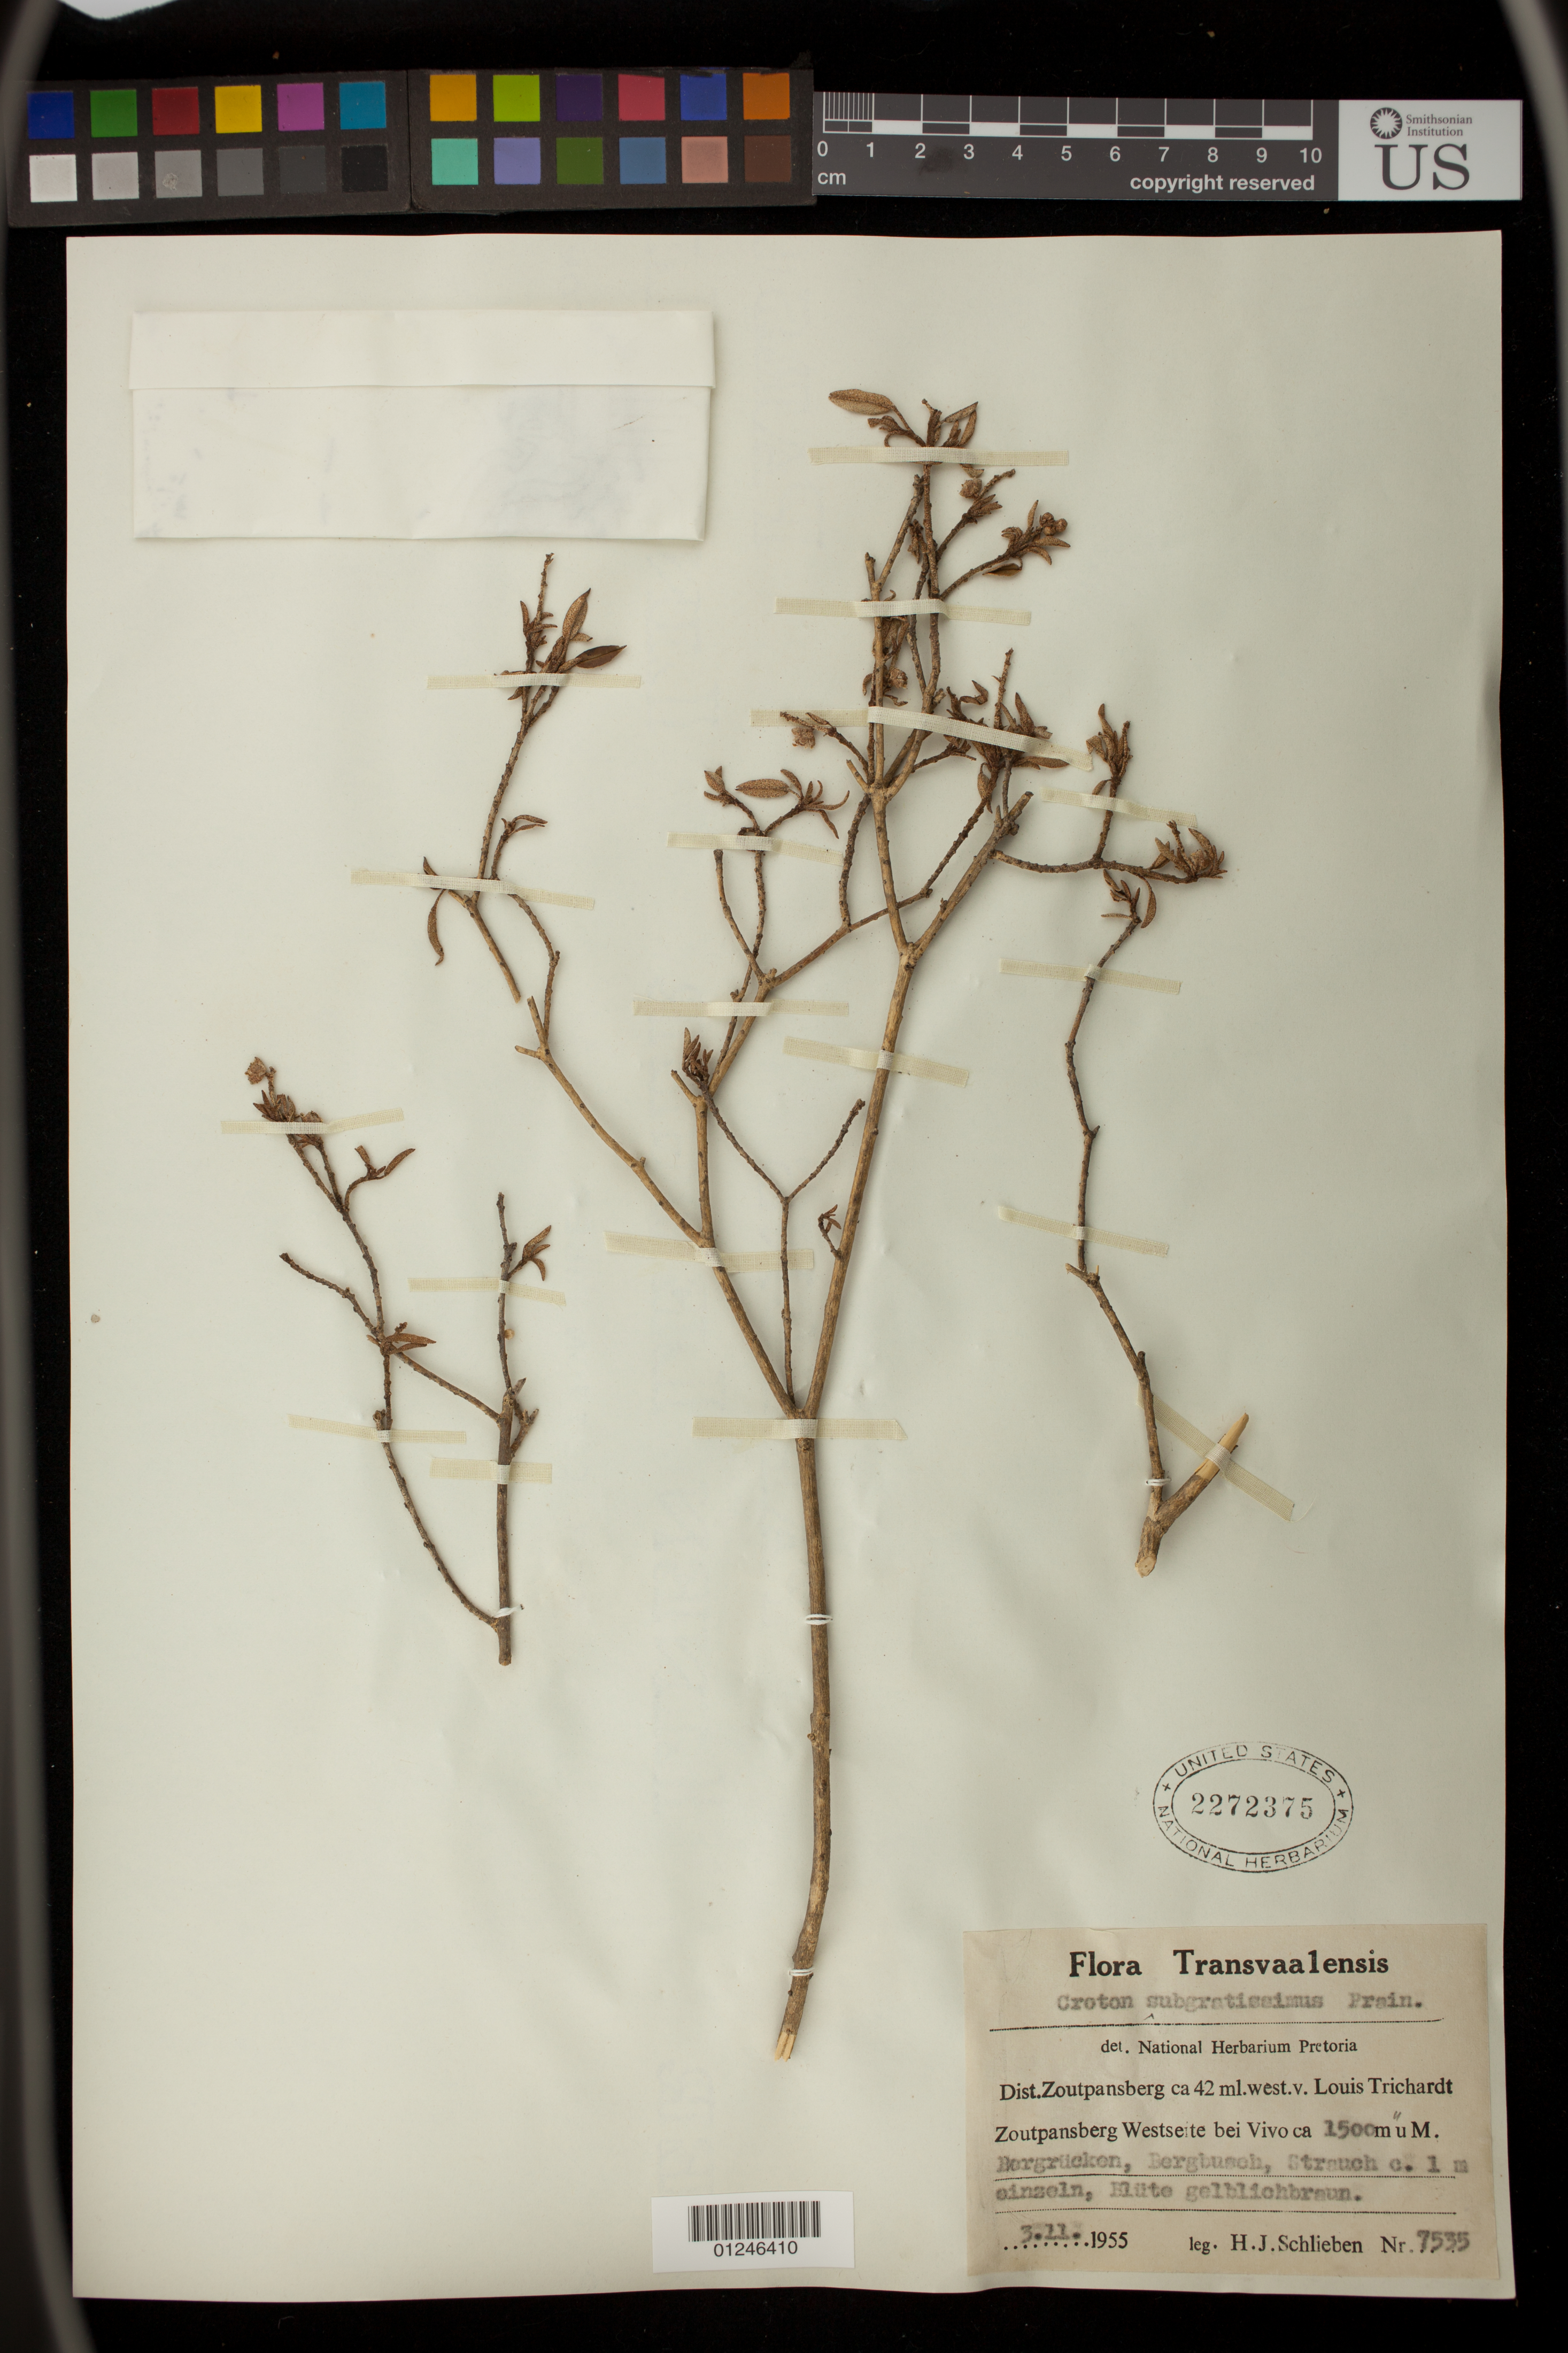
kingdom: Plantae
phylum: Tracheophyta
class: Magnoliopsida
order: Malpighiales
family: Euphorbiaceae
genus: Croton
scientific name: Croton subgratissimus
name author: Prain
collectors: H. J. Schlieben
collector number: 7535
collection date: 1955-03-11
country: South Africa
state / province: Limpopo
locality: Zoutpansberg (ca 42 ml. west.v.Louis Trichardt Zoutpansberg Westseite bei Vivo ca 1500 m u M Bergrucken, Bergbusch, Strauch c. 1 m einzeln, Hlüte gelblichbraun.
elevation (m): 1500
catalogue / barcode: US 2272375